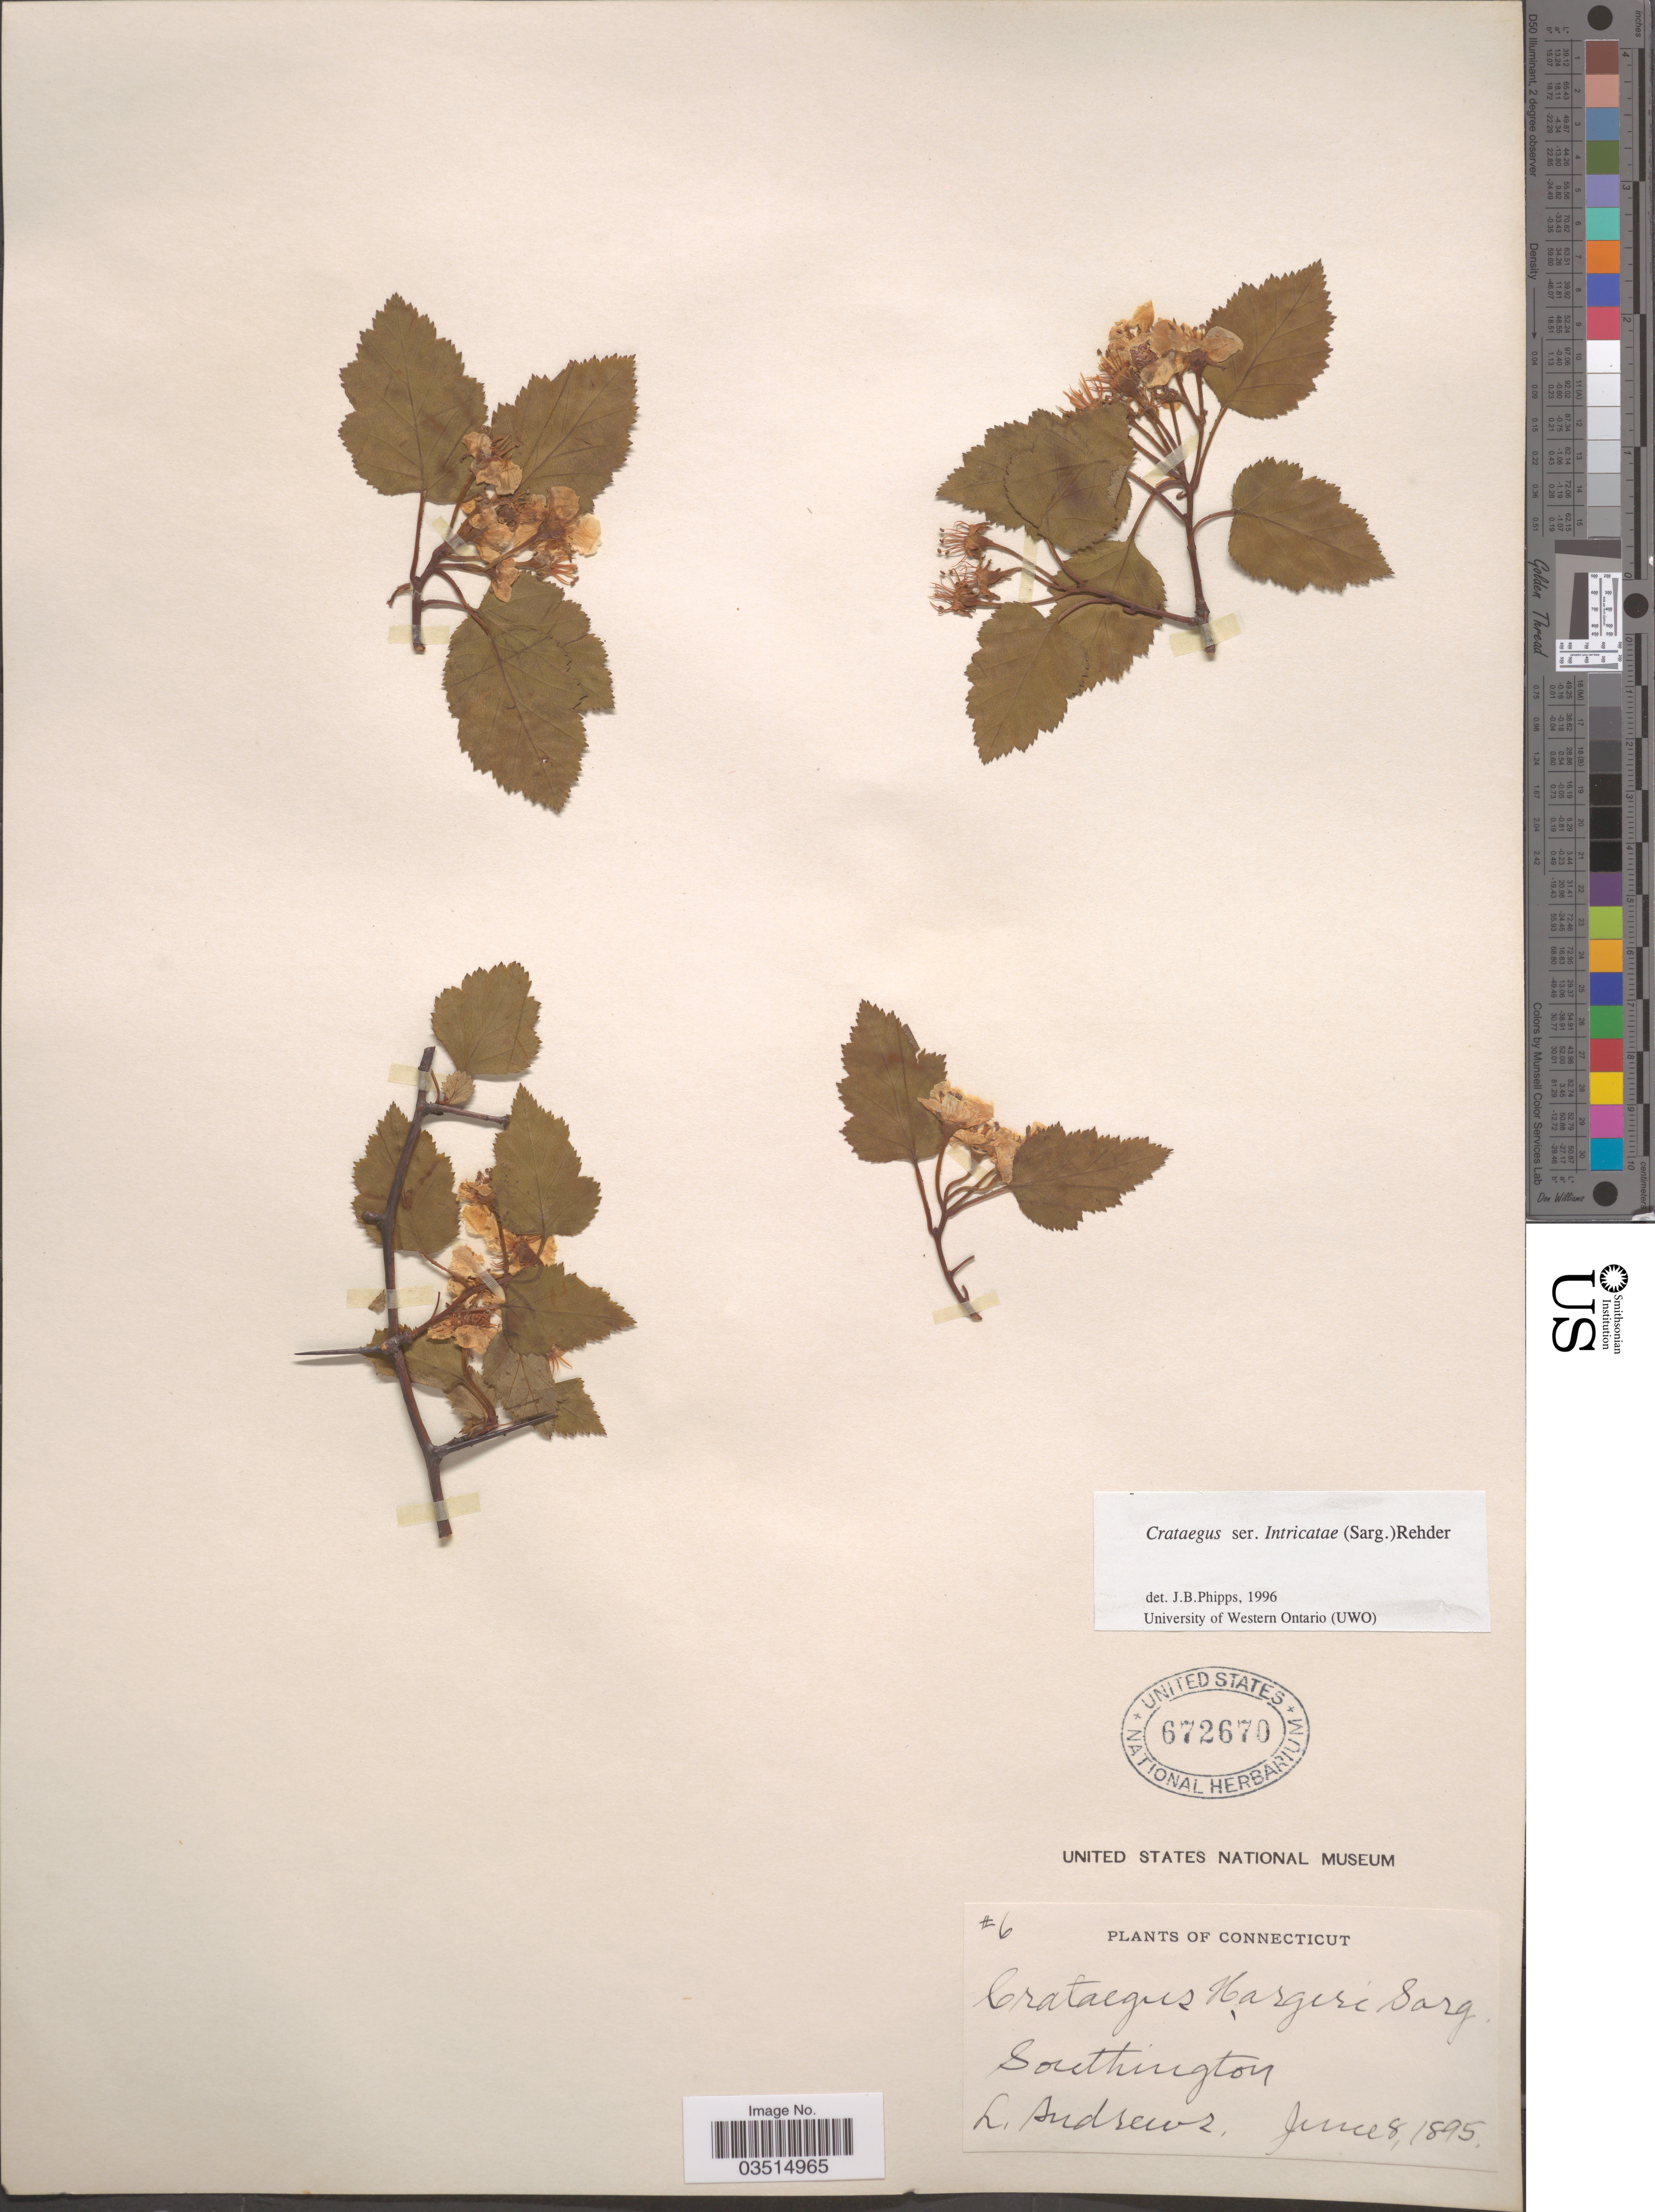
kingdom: Plantae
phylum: Tracheophyta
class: Magnoliopsida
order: Rosales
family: Rosaceae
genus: Crataegus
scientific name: Crataegus hargeri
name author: Sarg.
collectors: L. Andrews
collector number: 6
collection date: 1895-06-08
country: United States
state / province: Connecticut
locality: Southington.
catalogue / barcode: US 672670